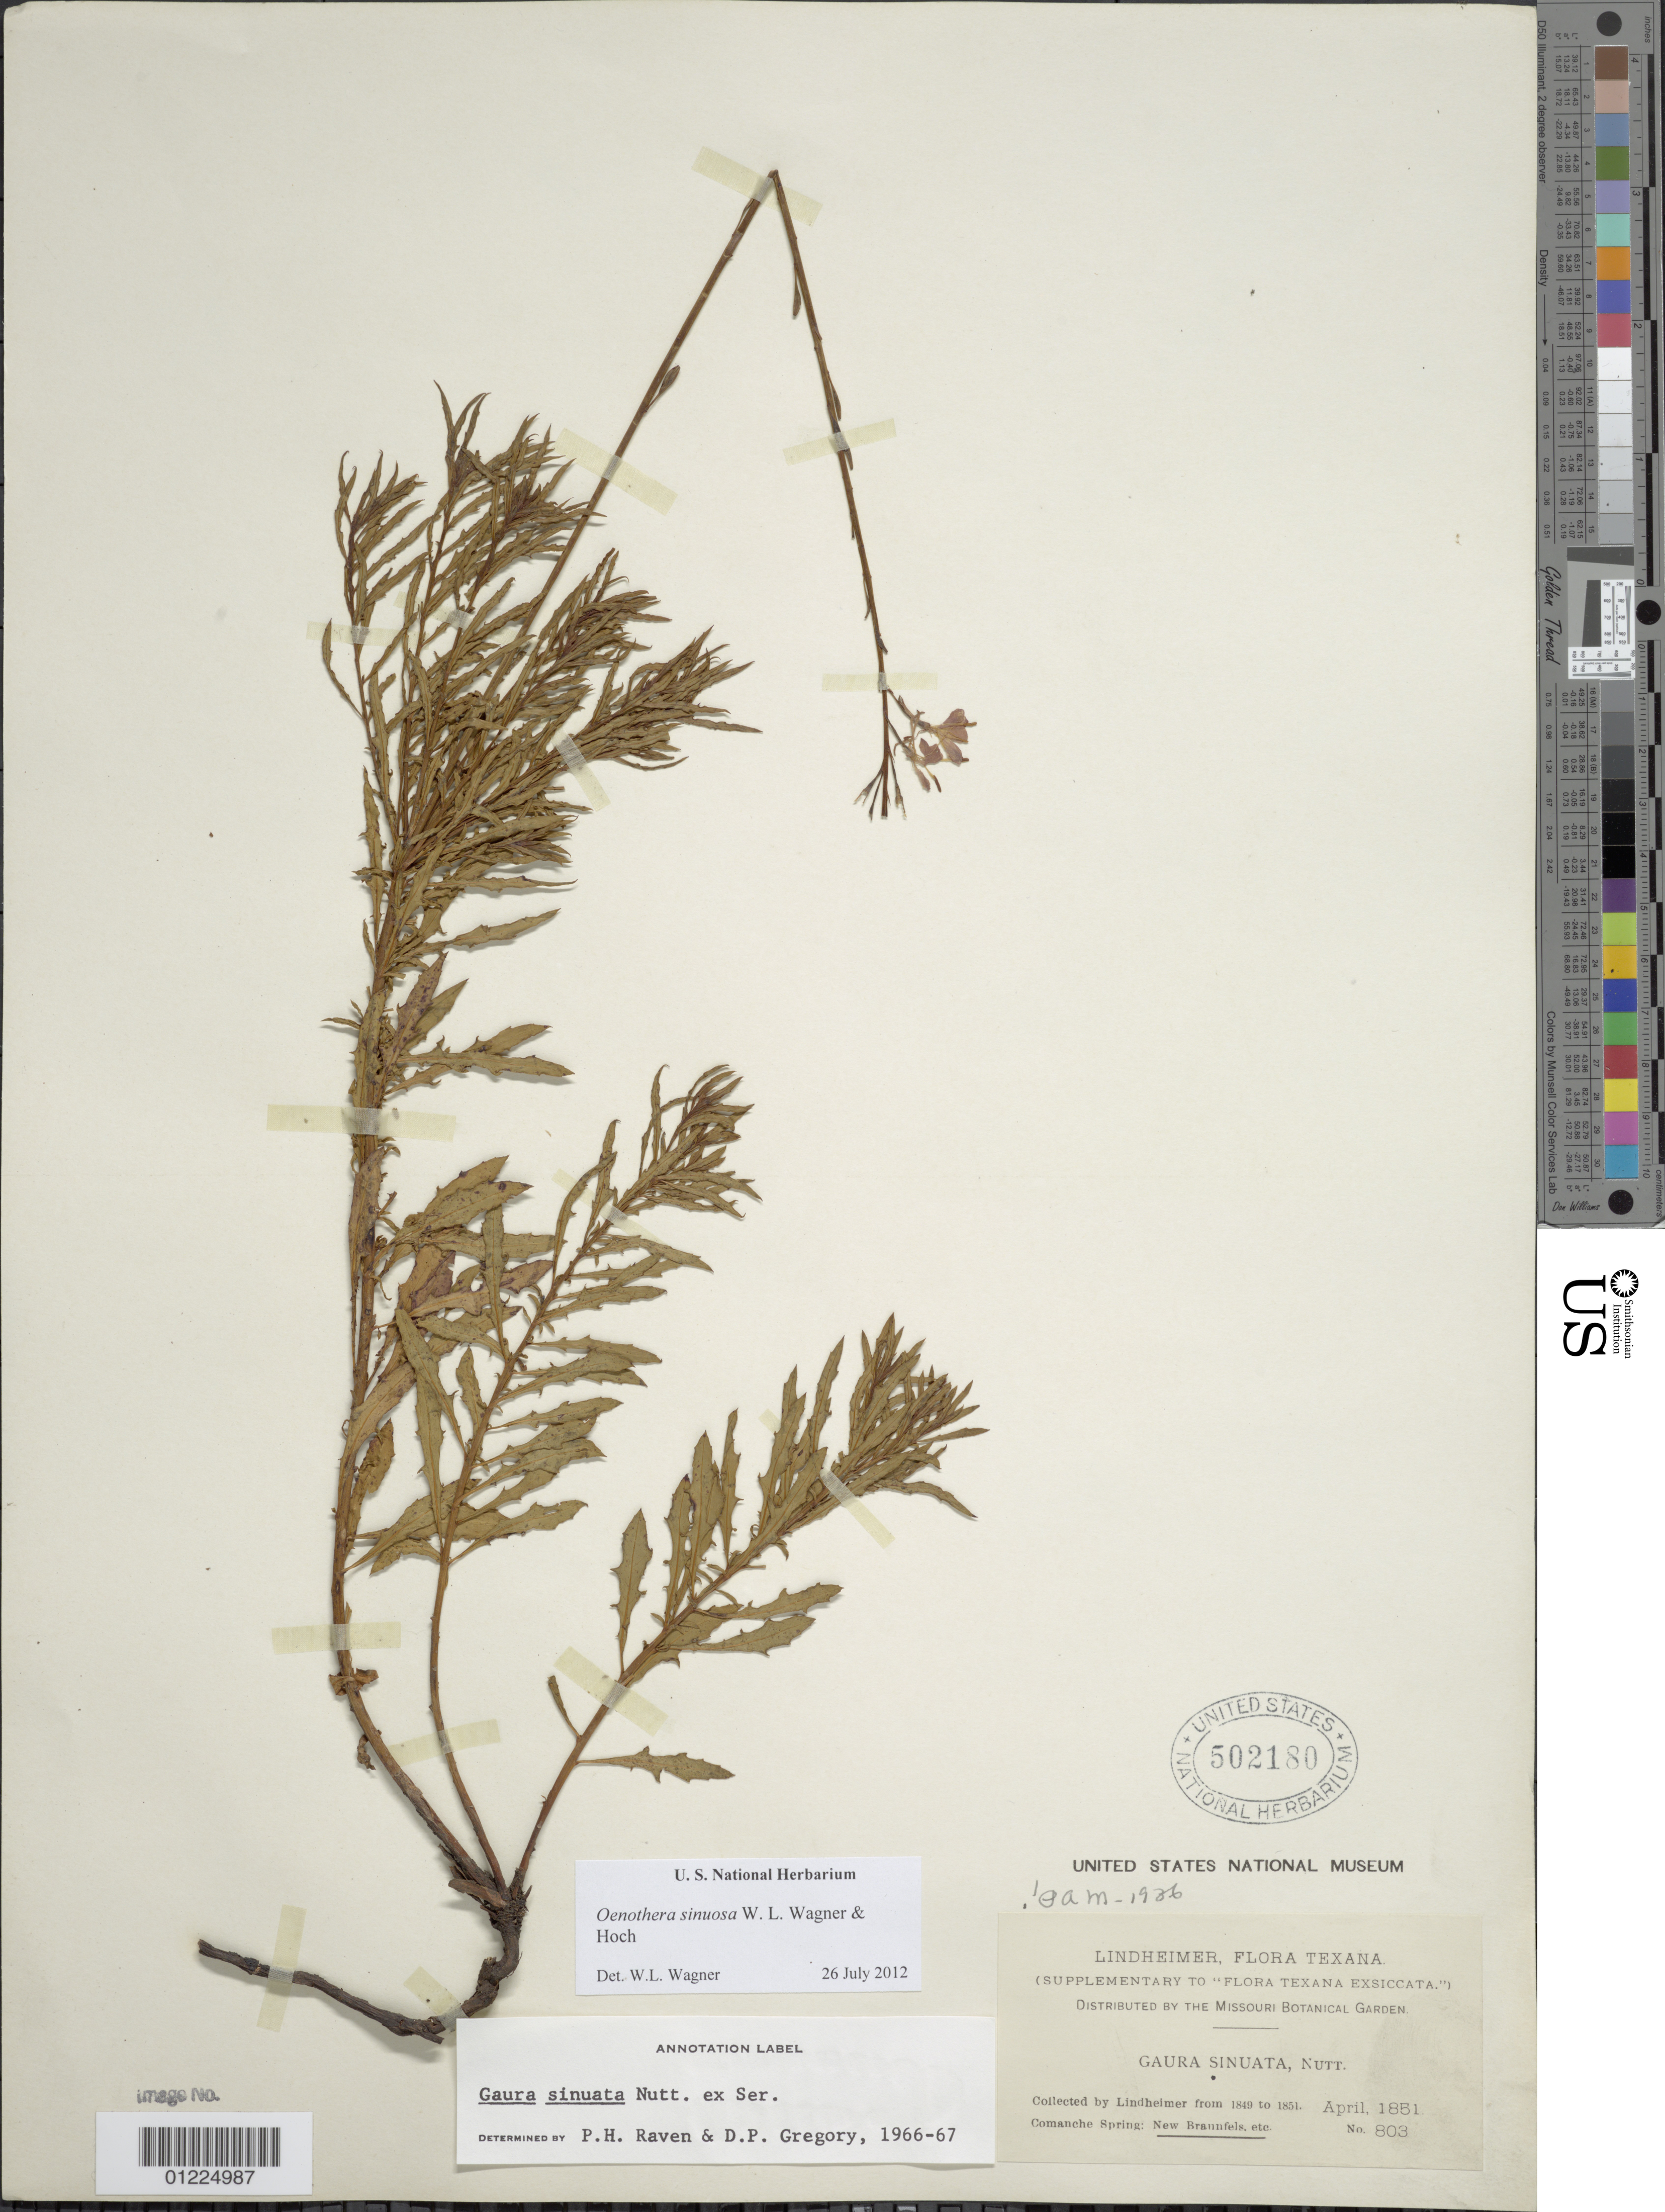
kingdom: Plantae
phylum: Tracheophyta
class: Magnoliopsida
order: Myrtales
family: Onagraceae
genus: Oenothera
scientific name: Oenothera sinuosa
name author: Nutt. ex Ser.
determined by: Wagner, W. L., (BOT), Smithsonian Institution - National Museum of Natural History (UNITED STATES)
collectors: F. J. Lindheimer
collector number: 803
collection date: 1851-04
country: United States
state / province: Texas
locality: Comanche Spring, New Brannfels.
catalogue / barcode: US 502180